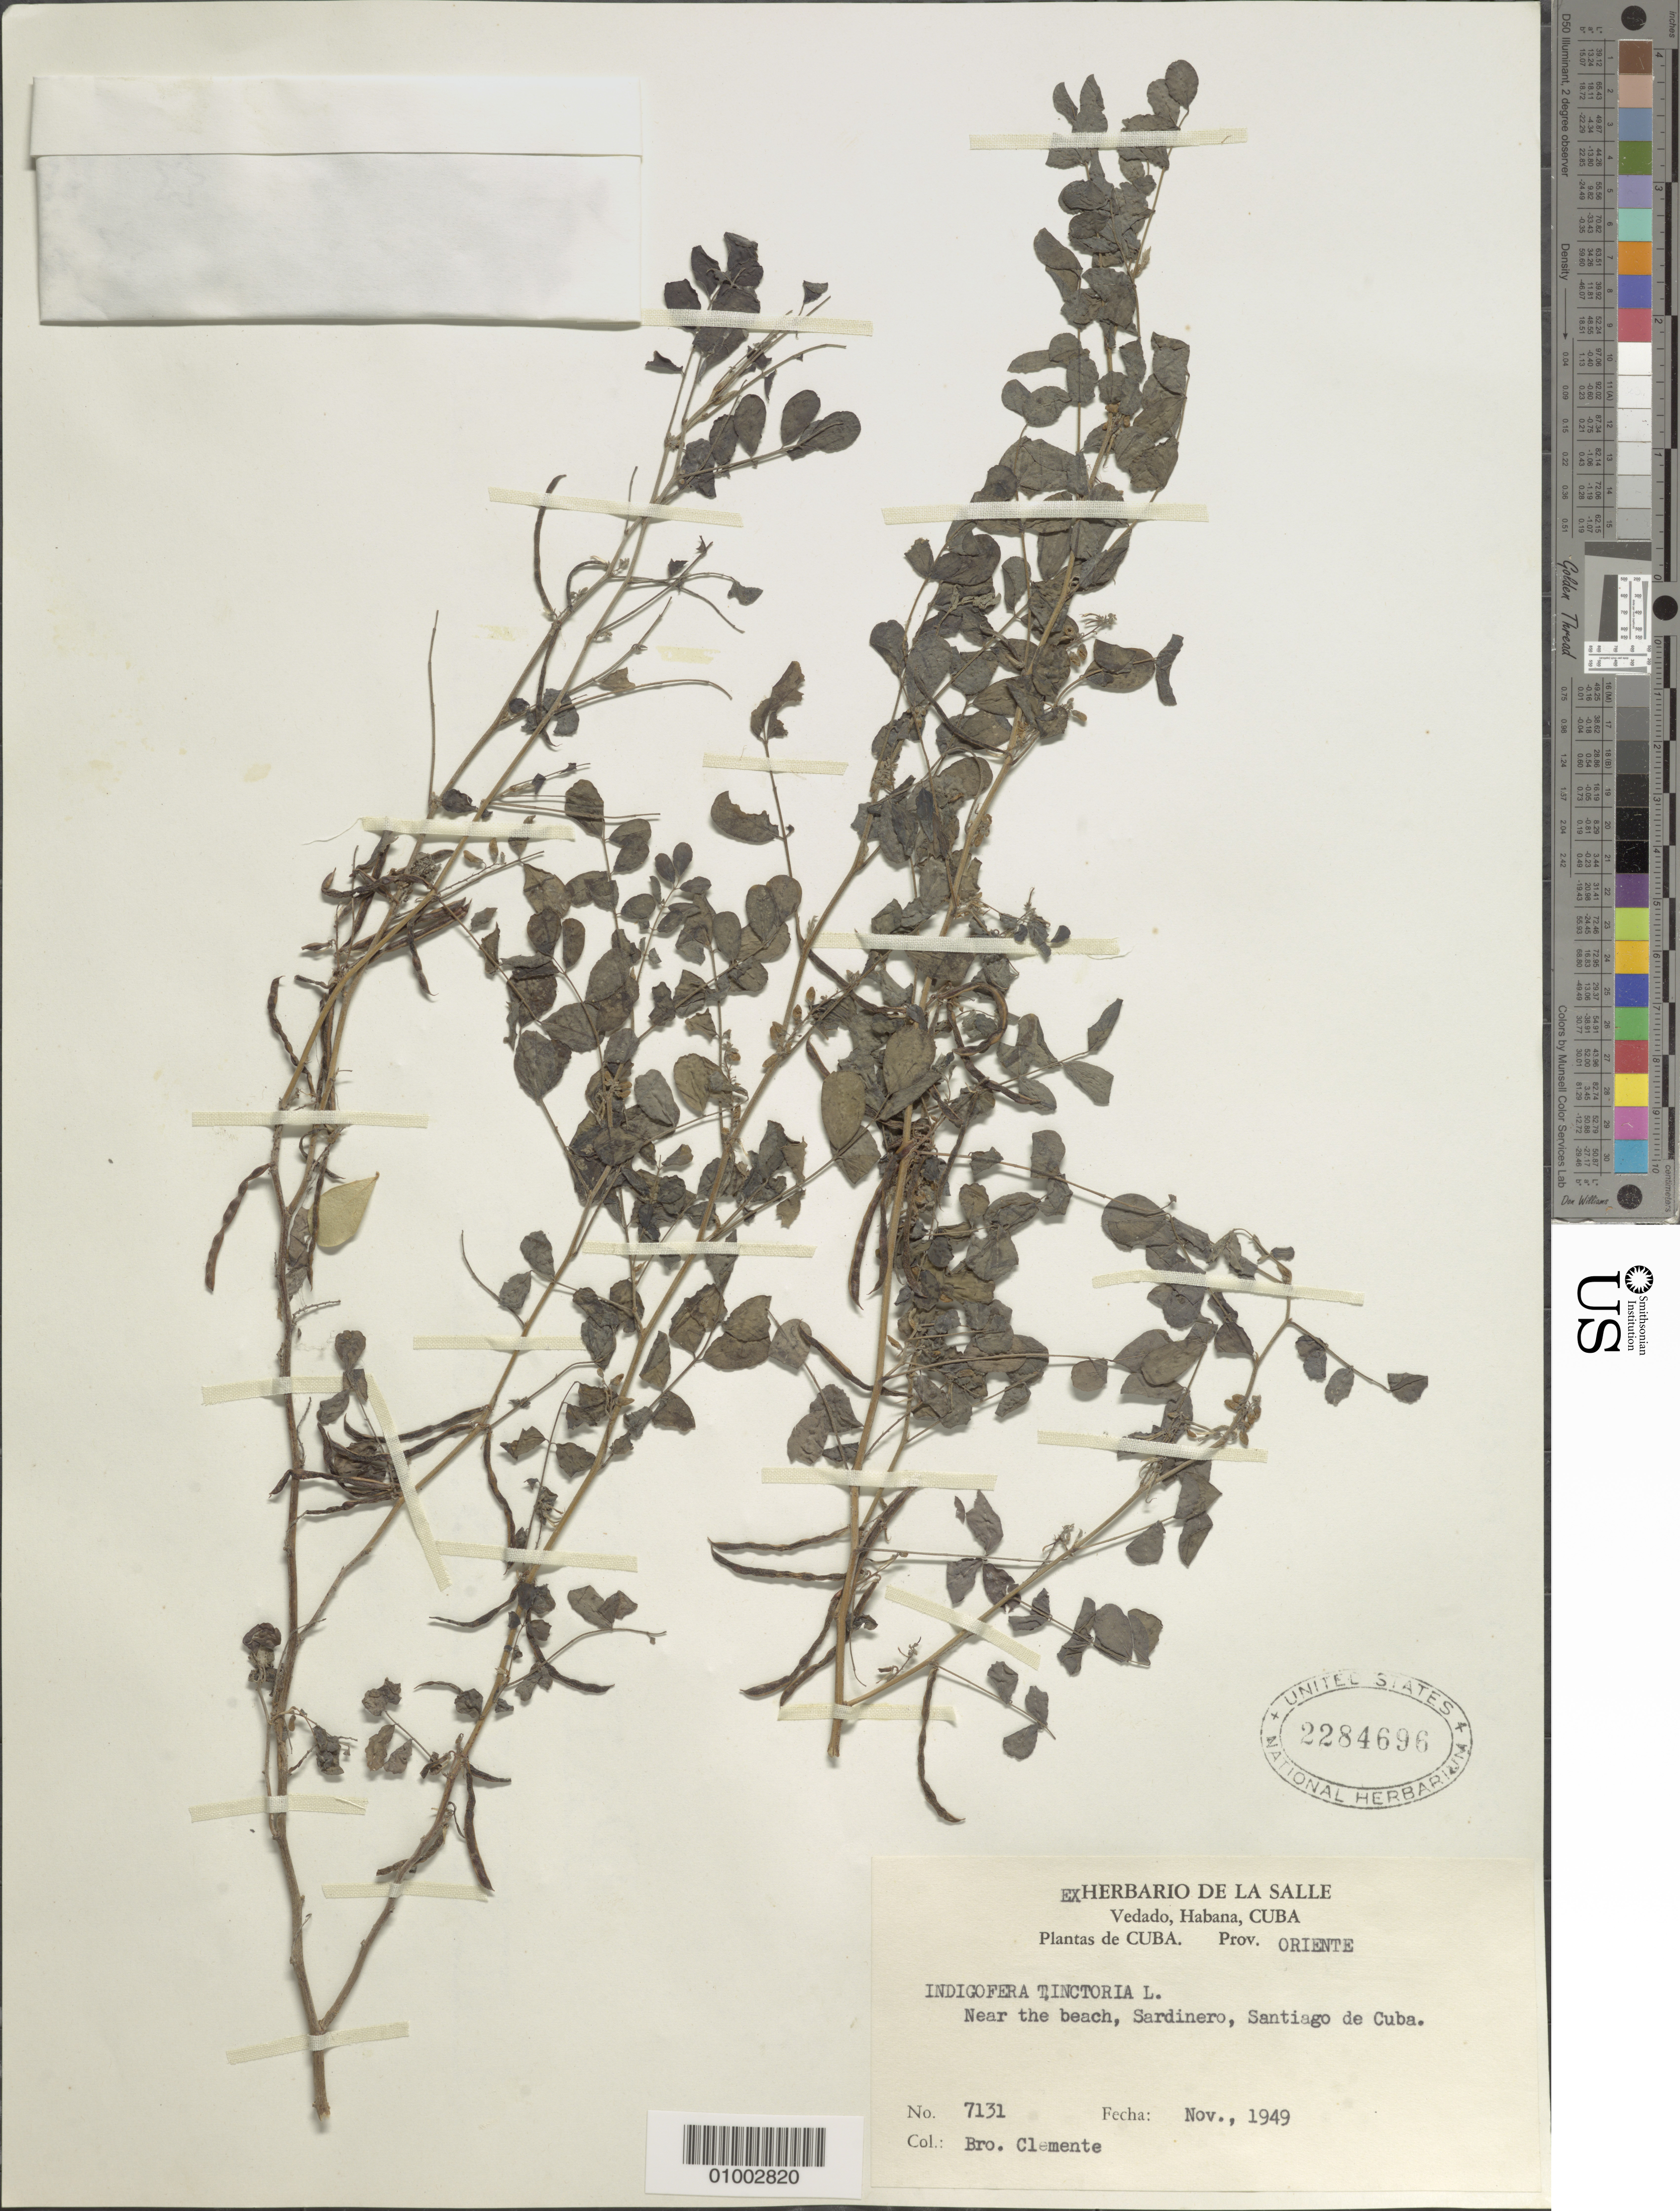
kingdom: Plantae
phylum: Tracheophyta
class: Magnoliopsida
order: Fabales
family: Fabaceae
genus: Indigofera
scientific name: Indigofera tinctoria sensu Naves non L.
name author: Naves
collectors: Bro. Clemente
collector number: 7131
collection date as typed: Nov 1949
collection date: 1949-11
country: Cuba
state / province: Santiago de Cuba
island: Cuba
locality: Near the beach, Sardinero, Santiago de Cuba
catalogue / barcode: US 2284696